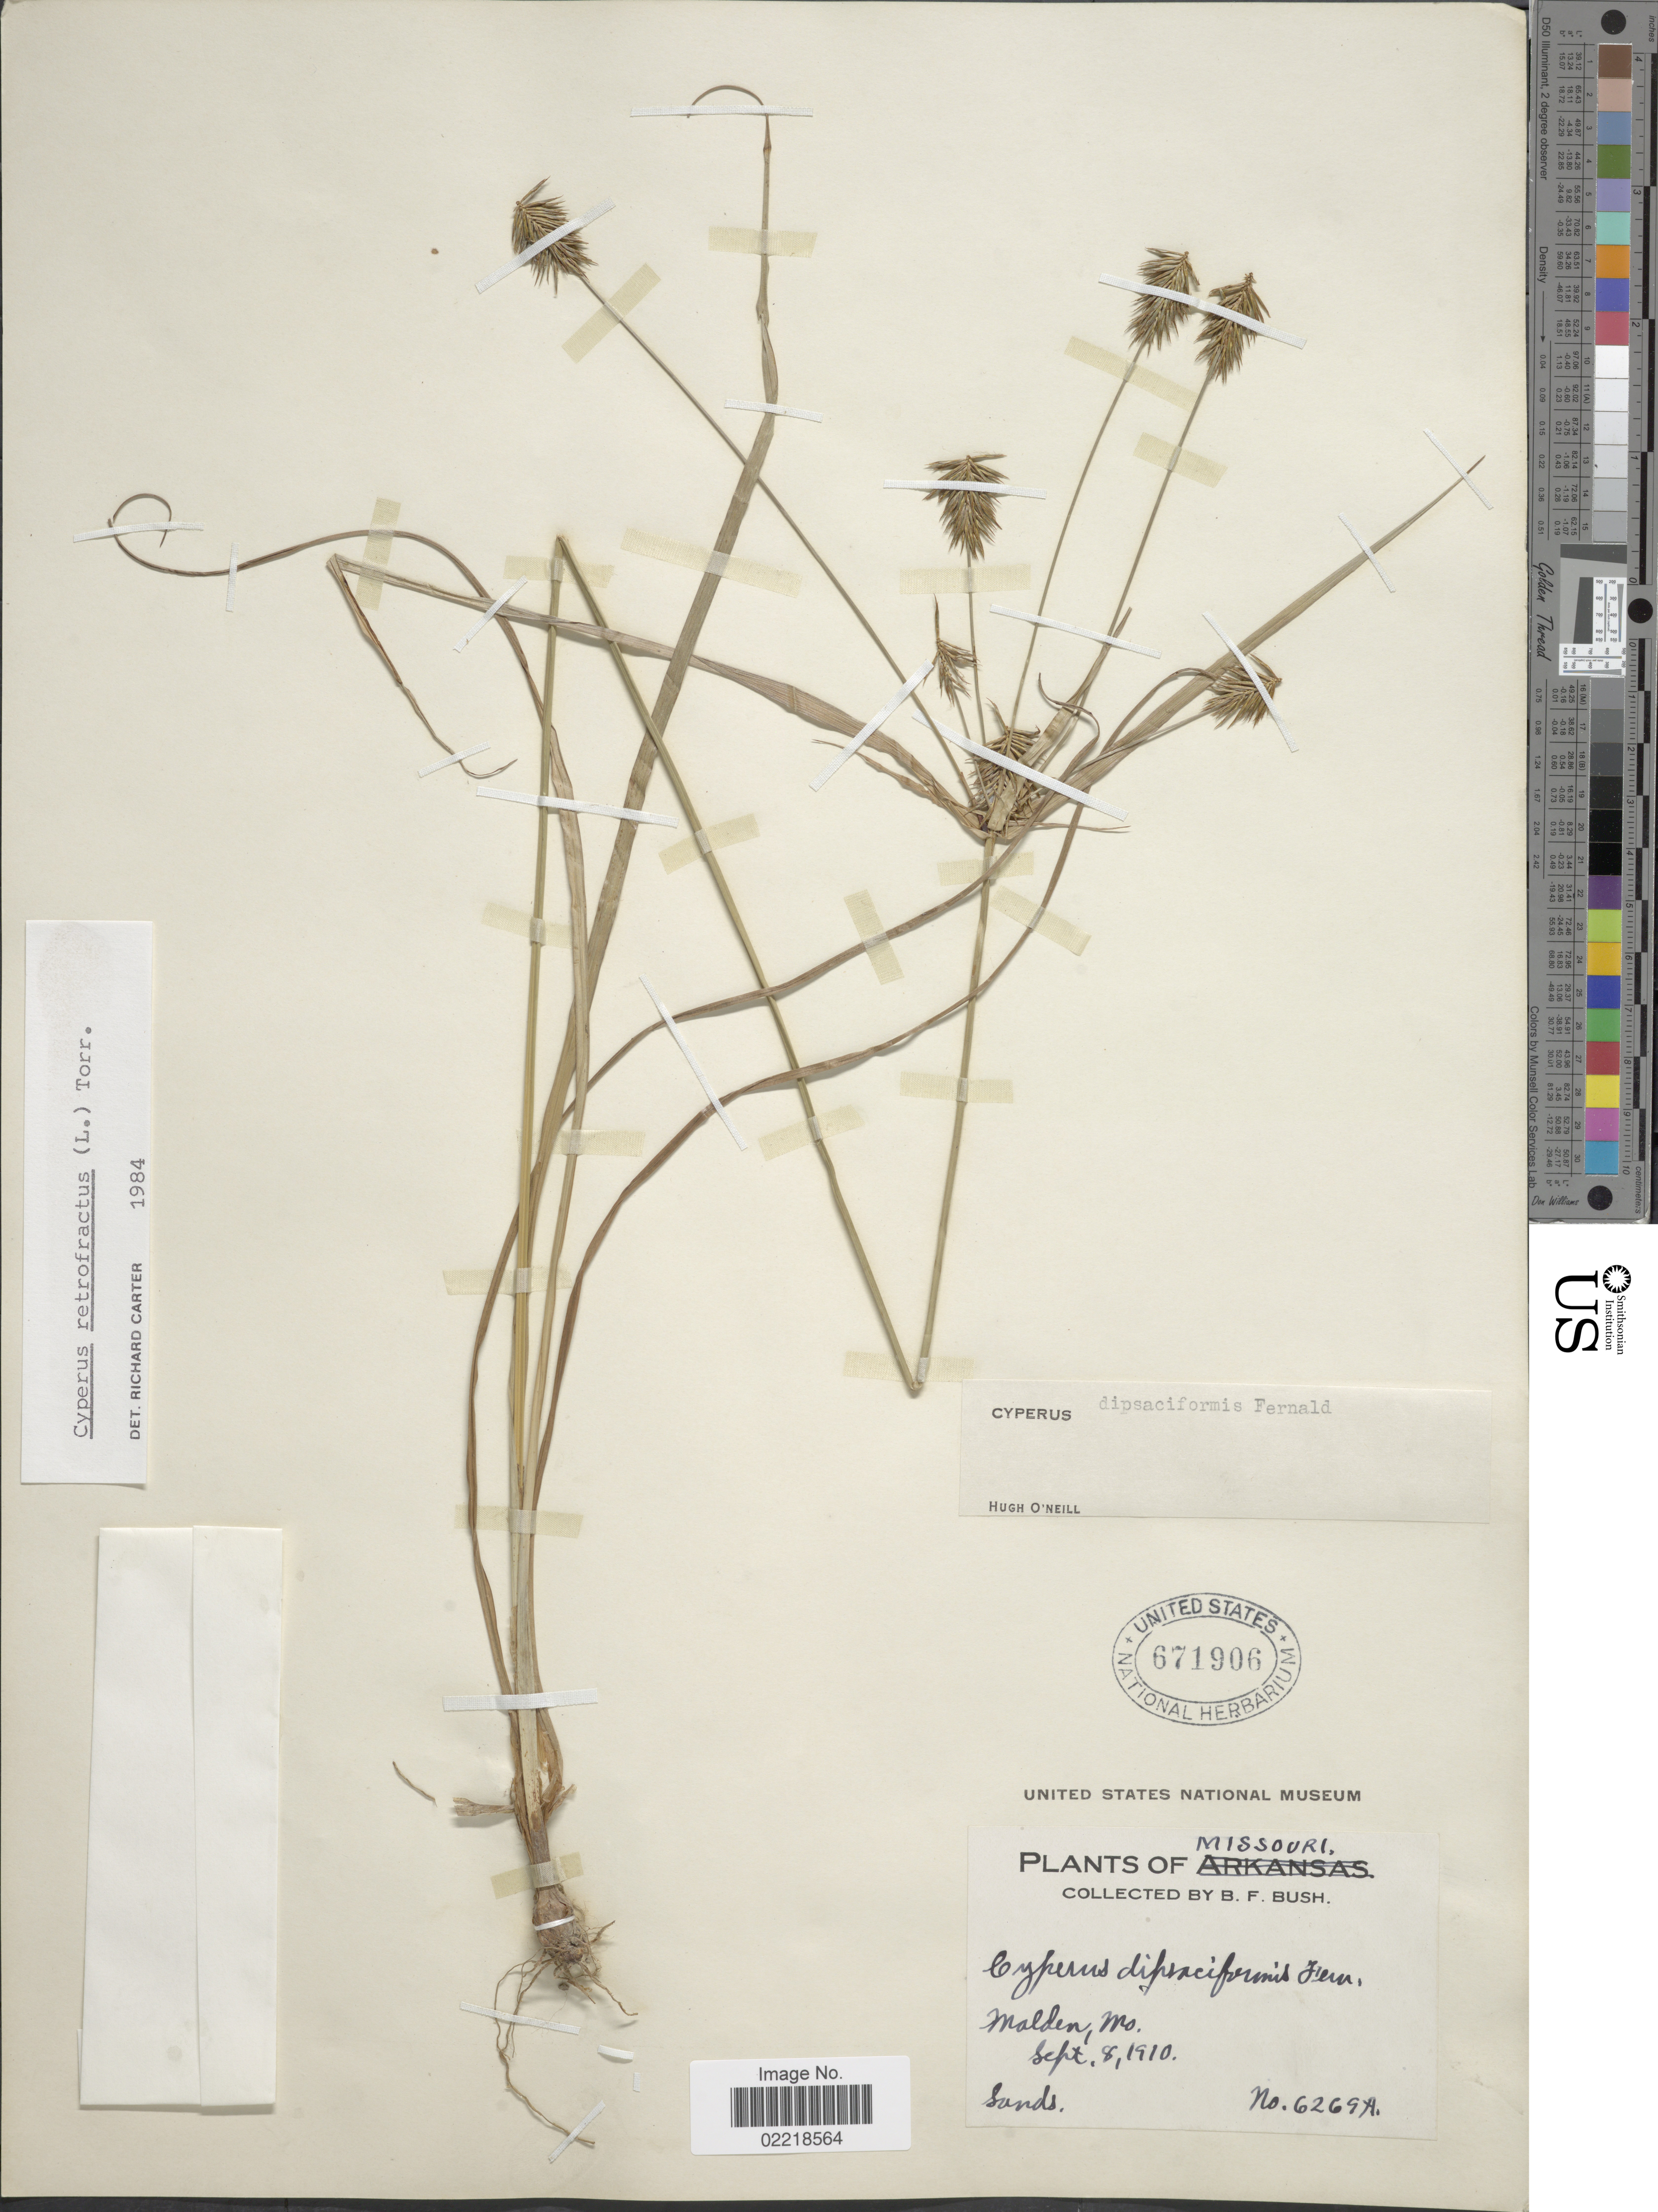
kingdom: Plantae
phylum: Tracheophyta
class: Liliopsida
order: Poales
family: Cyperaceae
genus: Cyperus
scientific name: Cyperus retrofractus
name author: (L.) Torr.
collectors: B. F. Bush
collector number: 6269A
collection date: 1910-09-08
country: United States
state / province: Missouri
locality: Malden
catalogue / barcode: US 671906